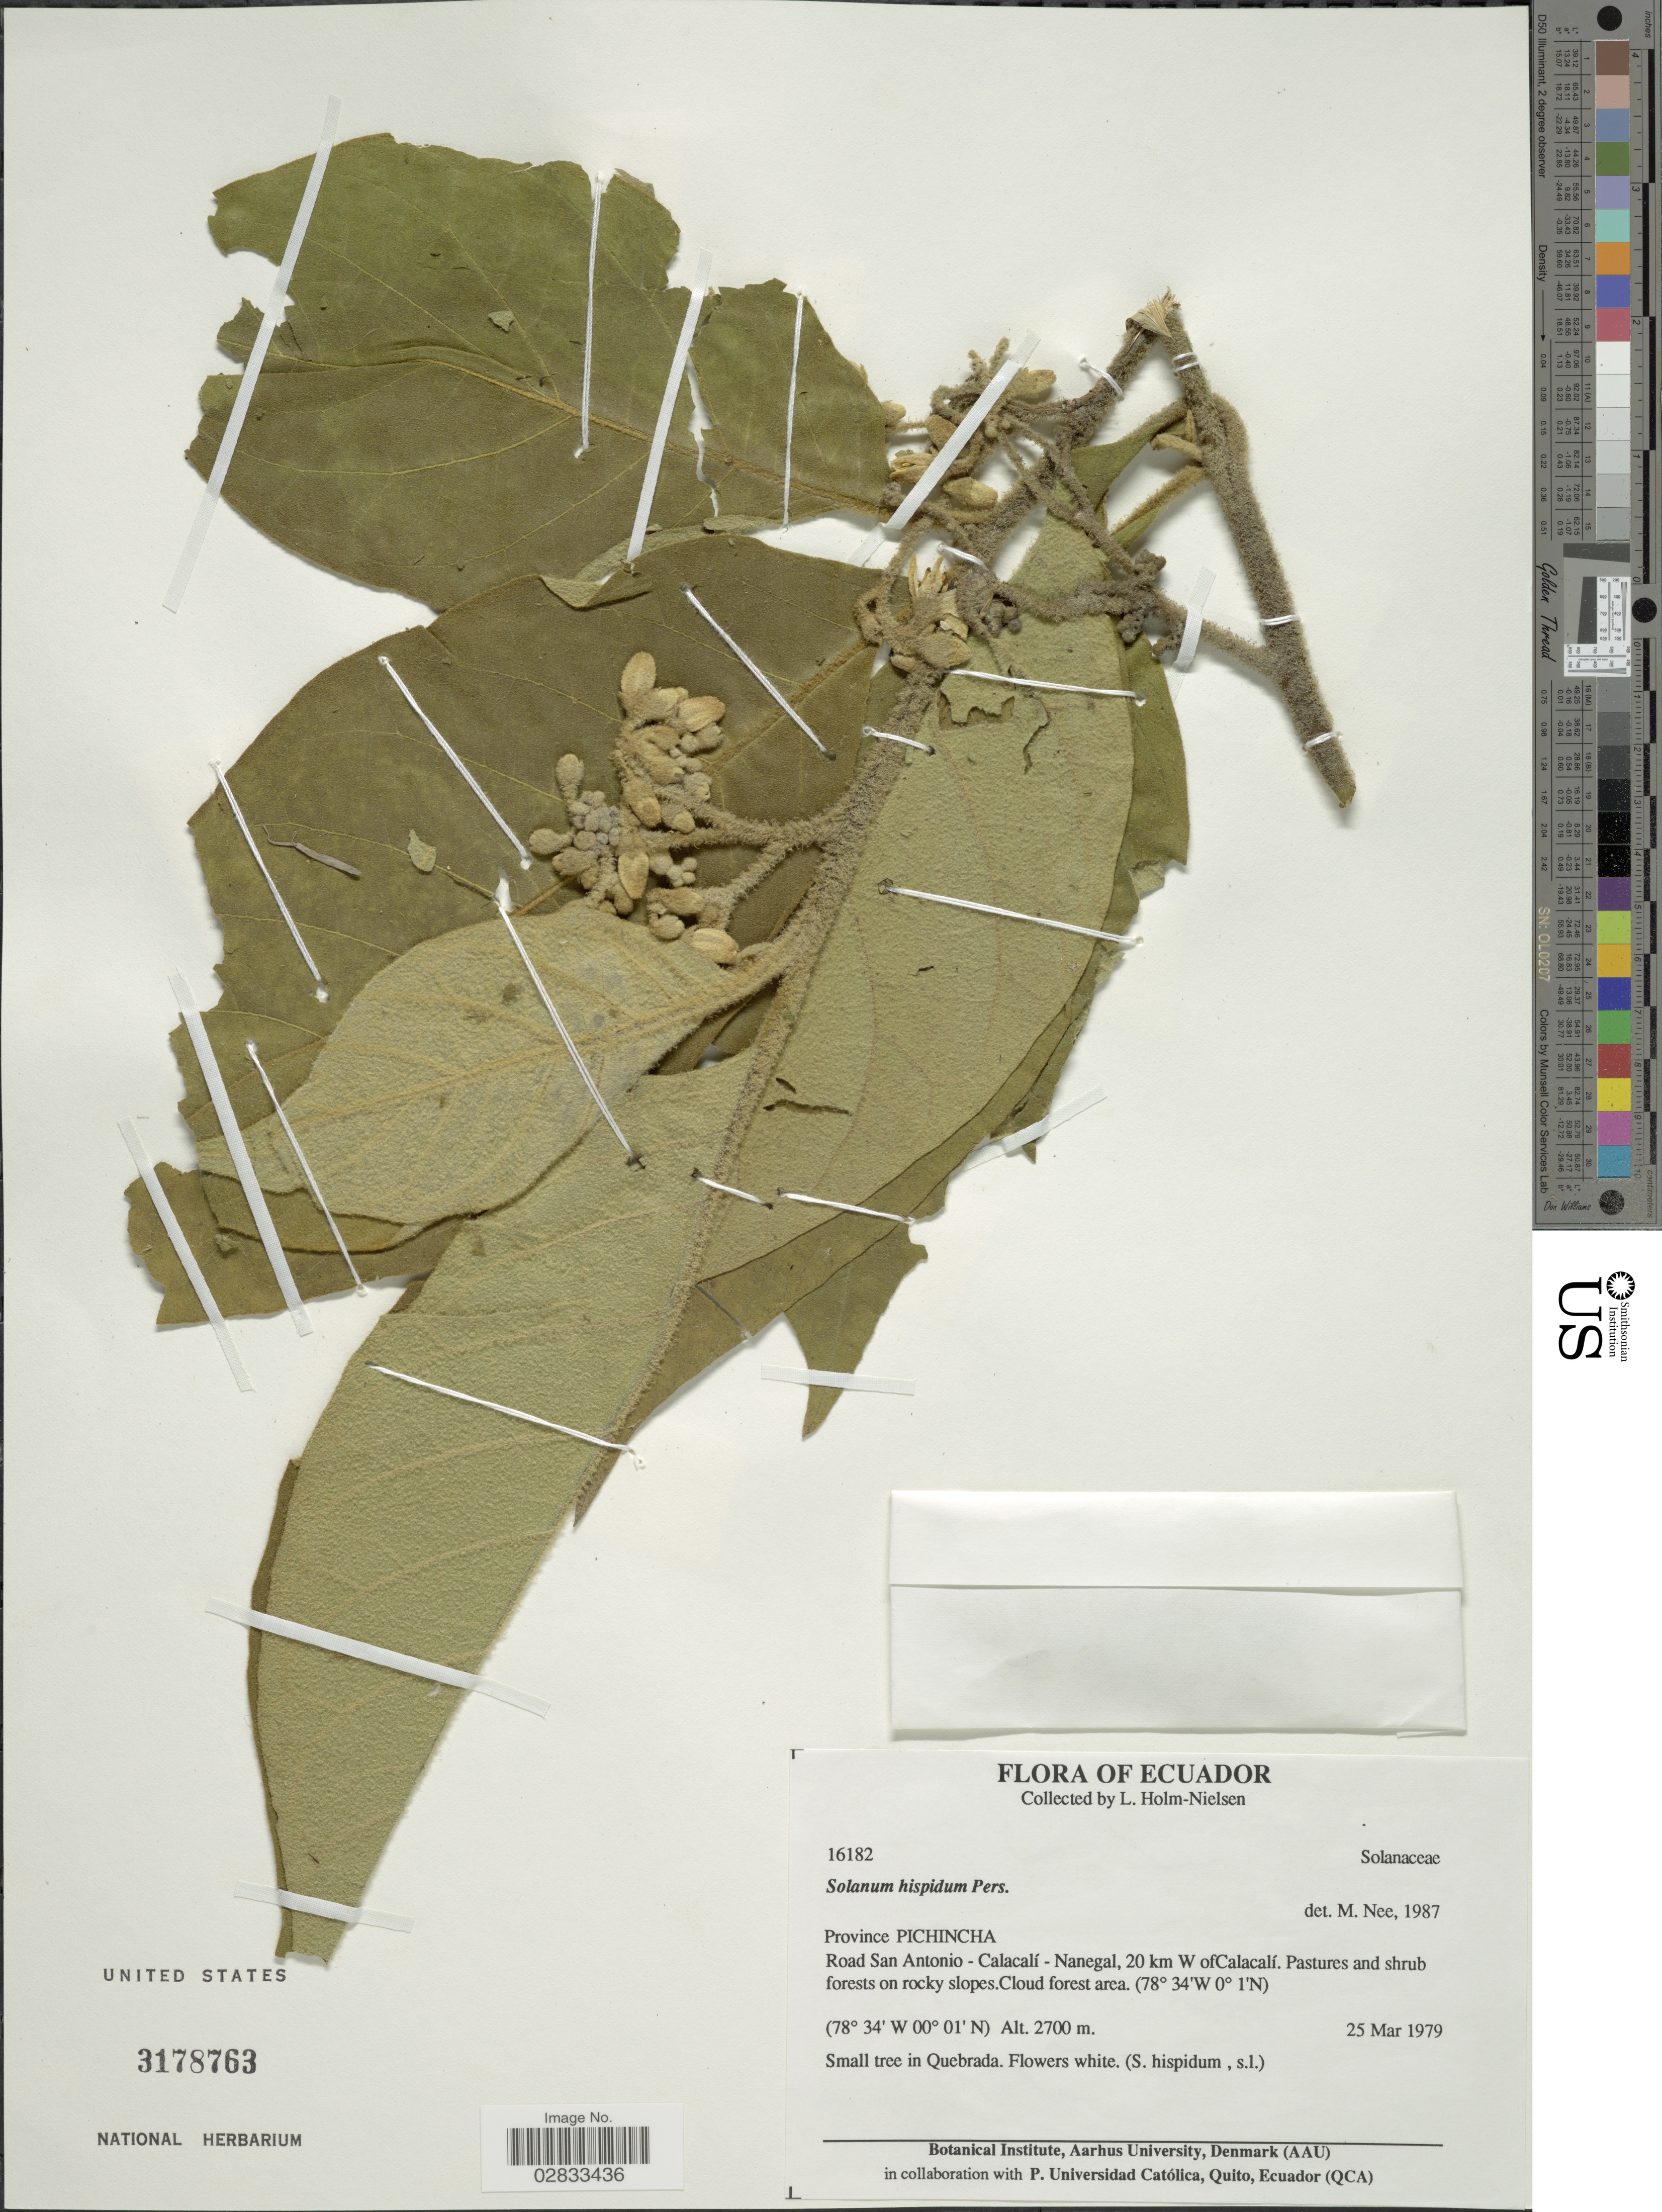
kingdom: Plantae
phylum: Tracheophyta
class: Magnoliopsida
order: Solanales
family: Solanaceae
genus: Solanum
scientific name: Solanum hispidum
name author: Pers.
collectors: L. Holm-Nielsen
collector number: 16182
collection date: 1979-03-25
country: Ecuador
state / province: Pichincha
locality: Province Pichincha, Road San Antonio-Calacalí-Nanegal, 20 km W of Calacalí.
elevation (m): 2700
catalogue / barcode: US 3178763